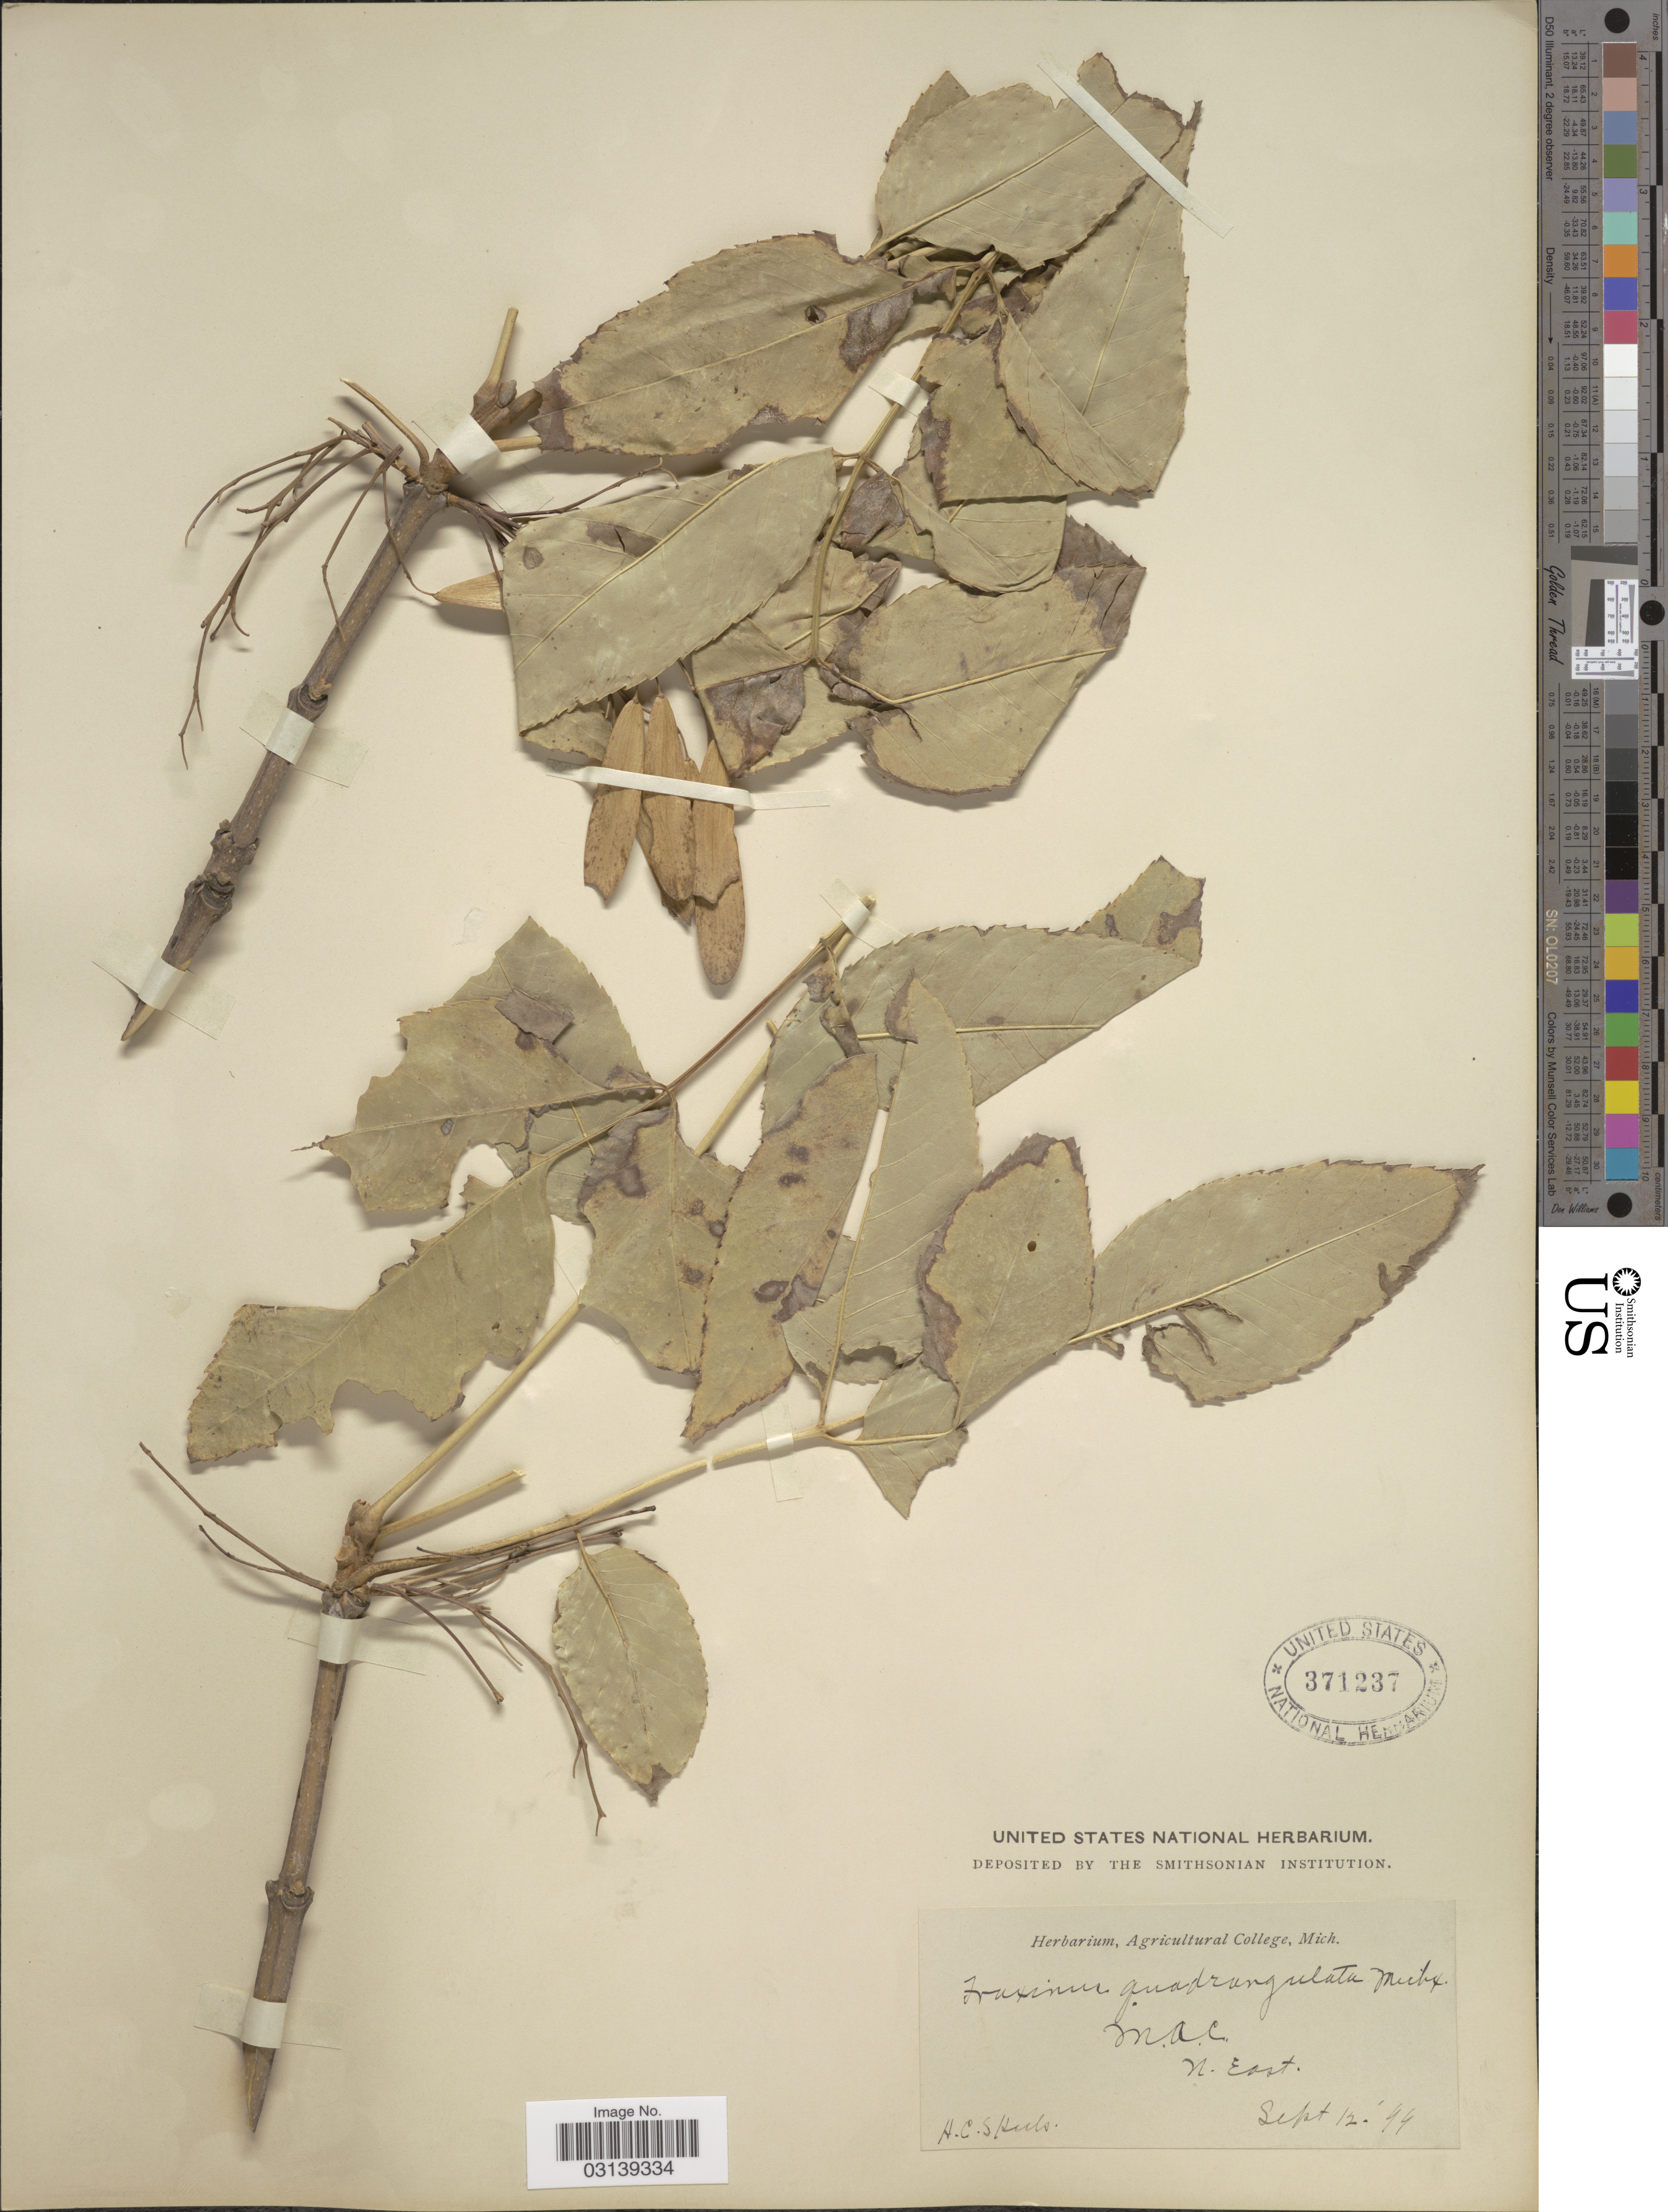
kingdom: Plantae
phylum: Tracheophyta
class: Magnoliopsida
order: Lamiales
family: Oleaceae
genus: Fraxinus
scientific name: Fraxinus quadrangulata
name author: Michx.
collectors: H. Skeels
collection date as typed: Transcribed d/m/y: 12/9/99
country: United States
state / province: Michigan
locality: M.A.C., N. East.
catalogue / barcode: US 371237